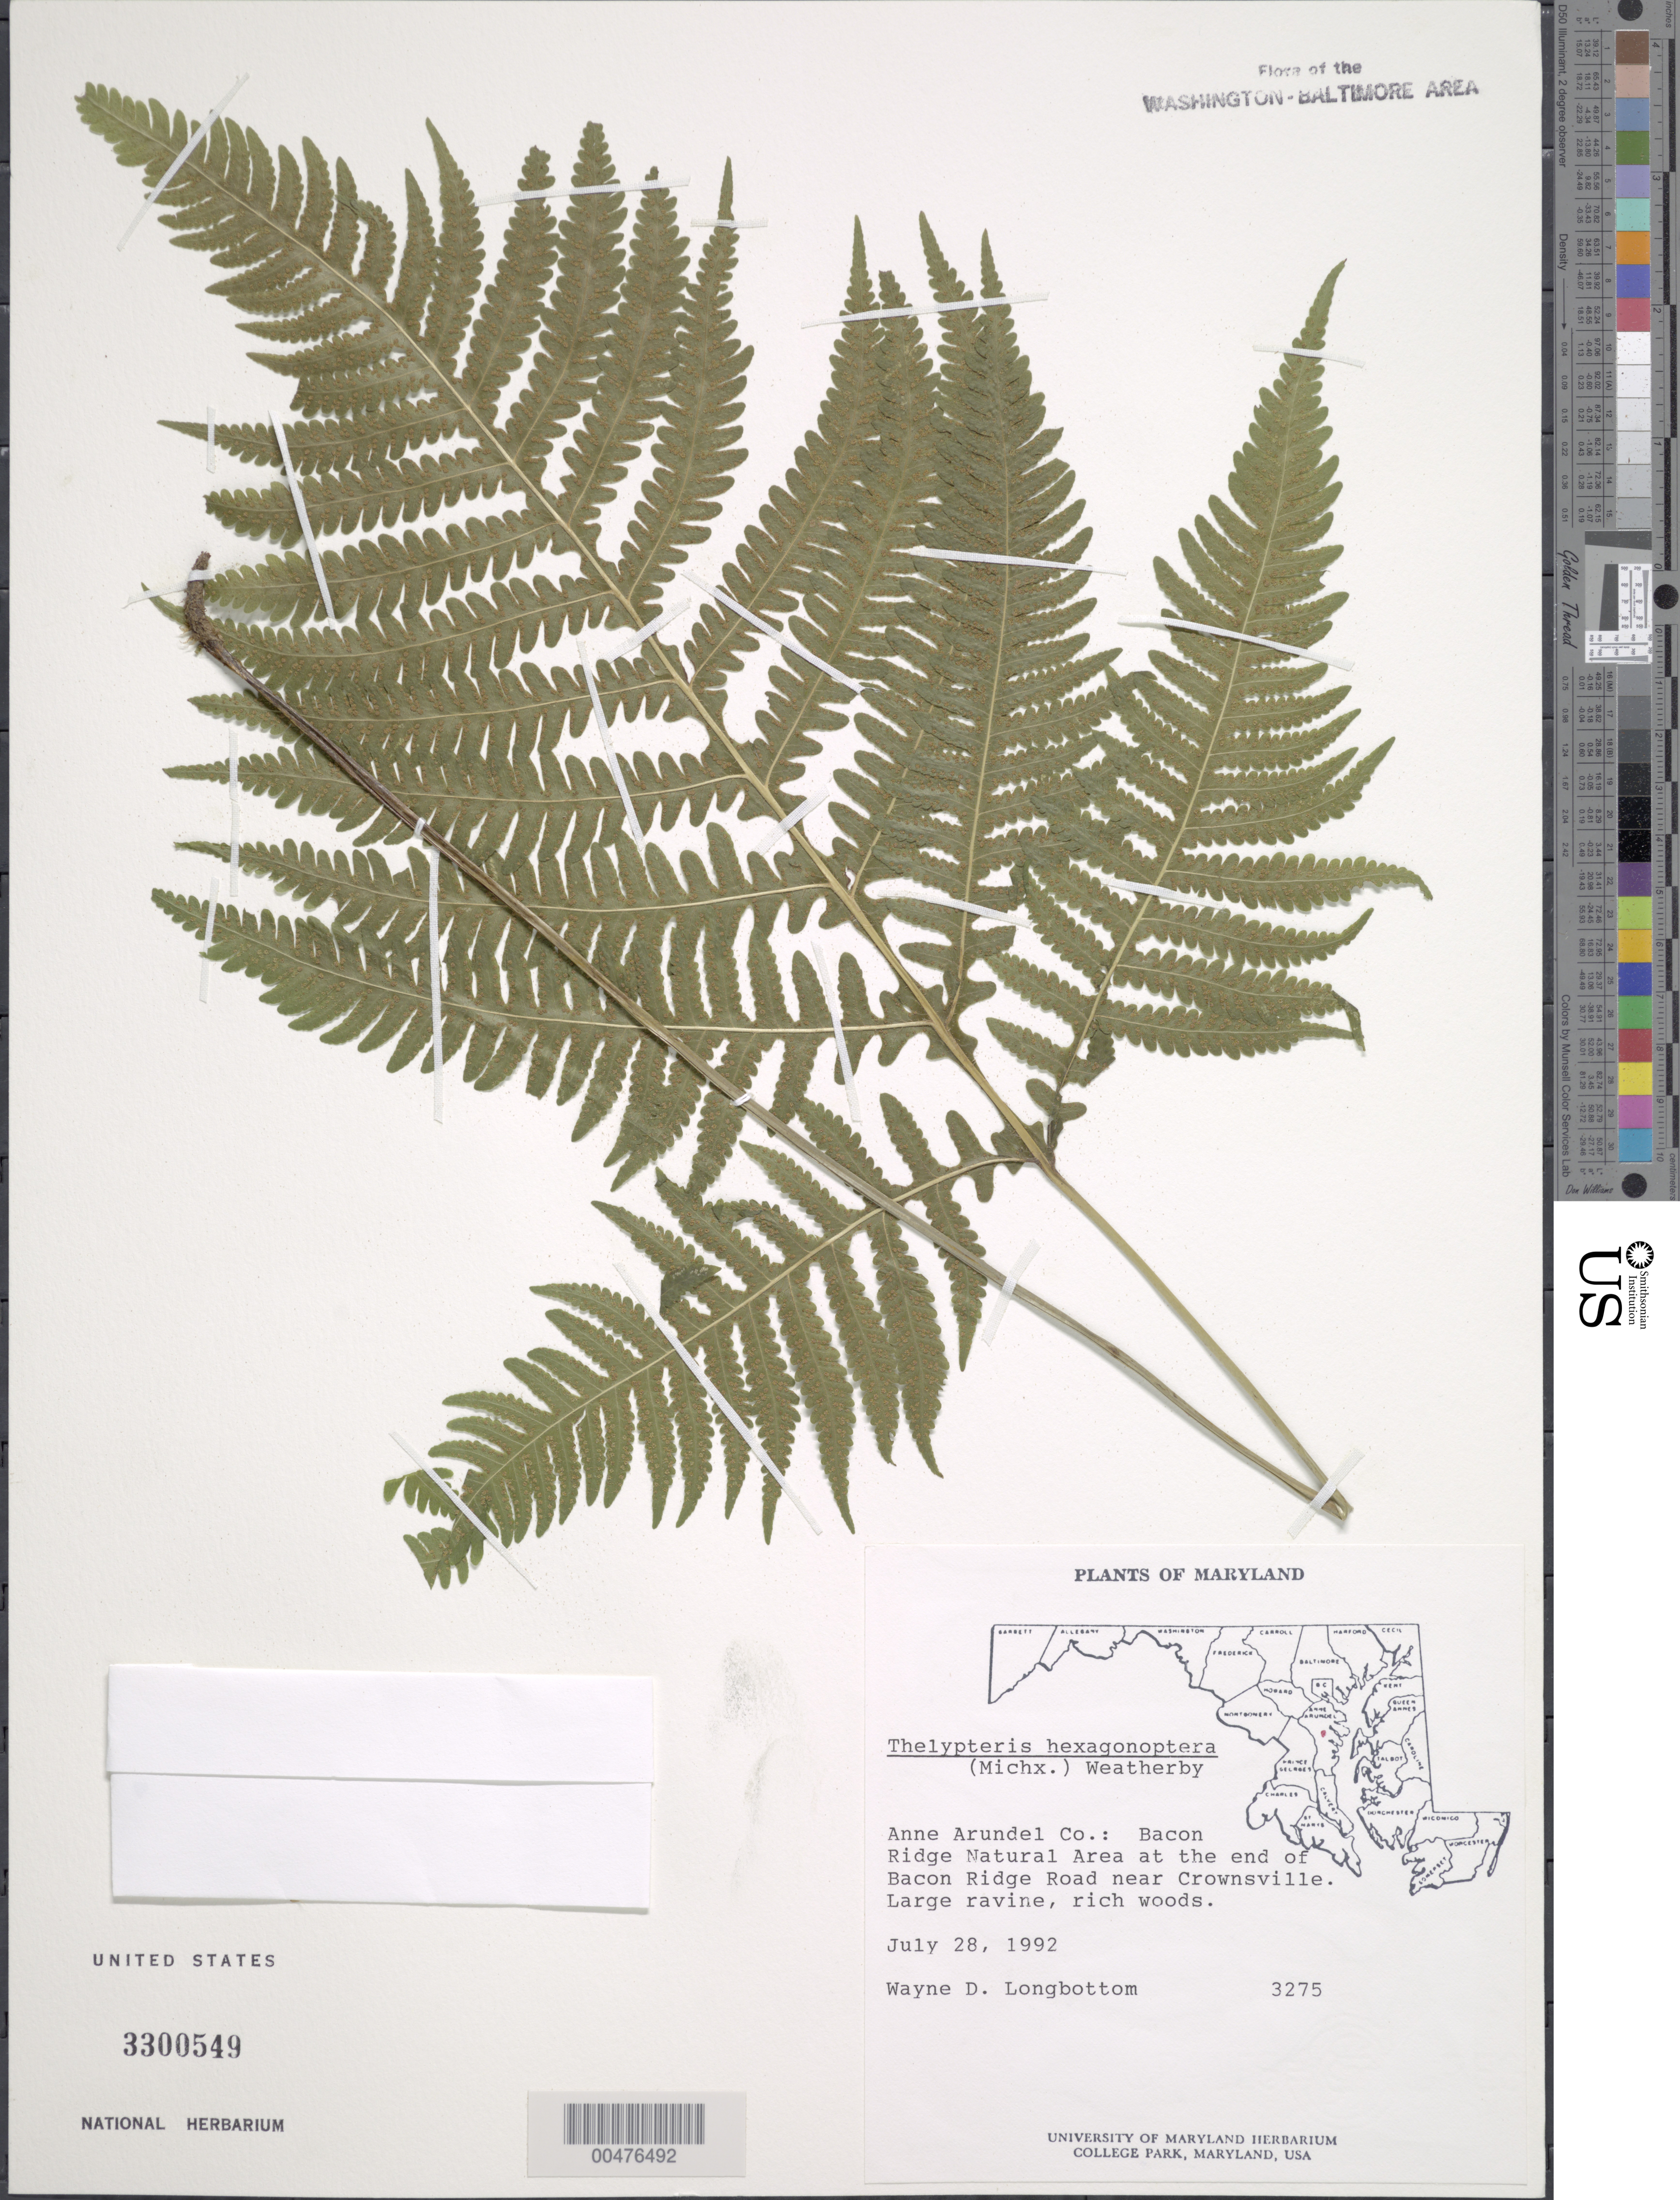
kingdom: Plantae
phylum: Tracheophyta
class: Polypodiopsida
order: Polypodiales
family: Thelypteridaceae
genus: Phegopteris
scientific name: Phegopteris hexagonoptera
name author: (Michx.) Fée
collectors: W. D. Longbottom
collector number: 3275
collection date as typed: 28 Jul 1992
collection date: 1992-07-28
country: United States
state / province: Maryland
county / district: Anne Arundel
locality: Bacon ridge natural area, near crownsville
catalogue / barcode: US 3300549